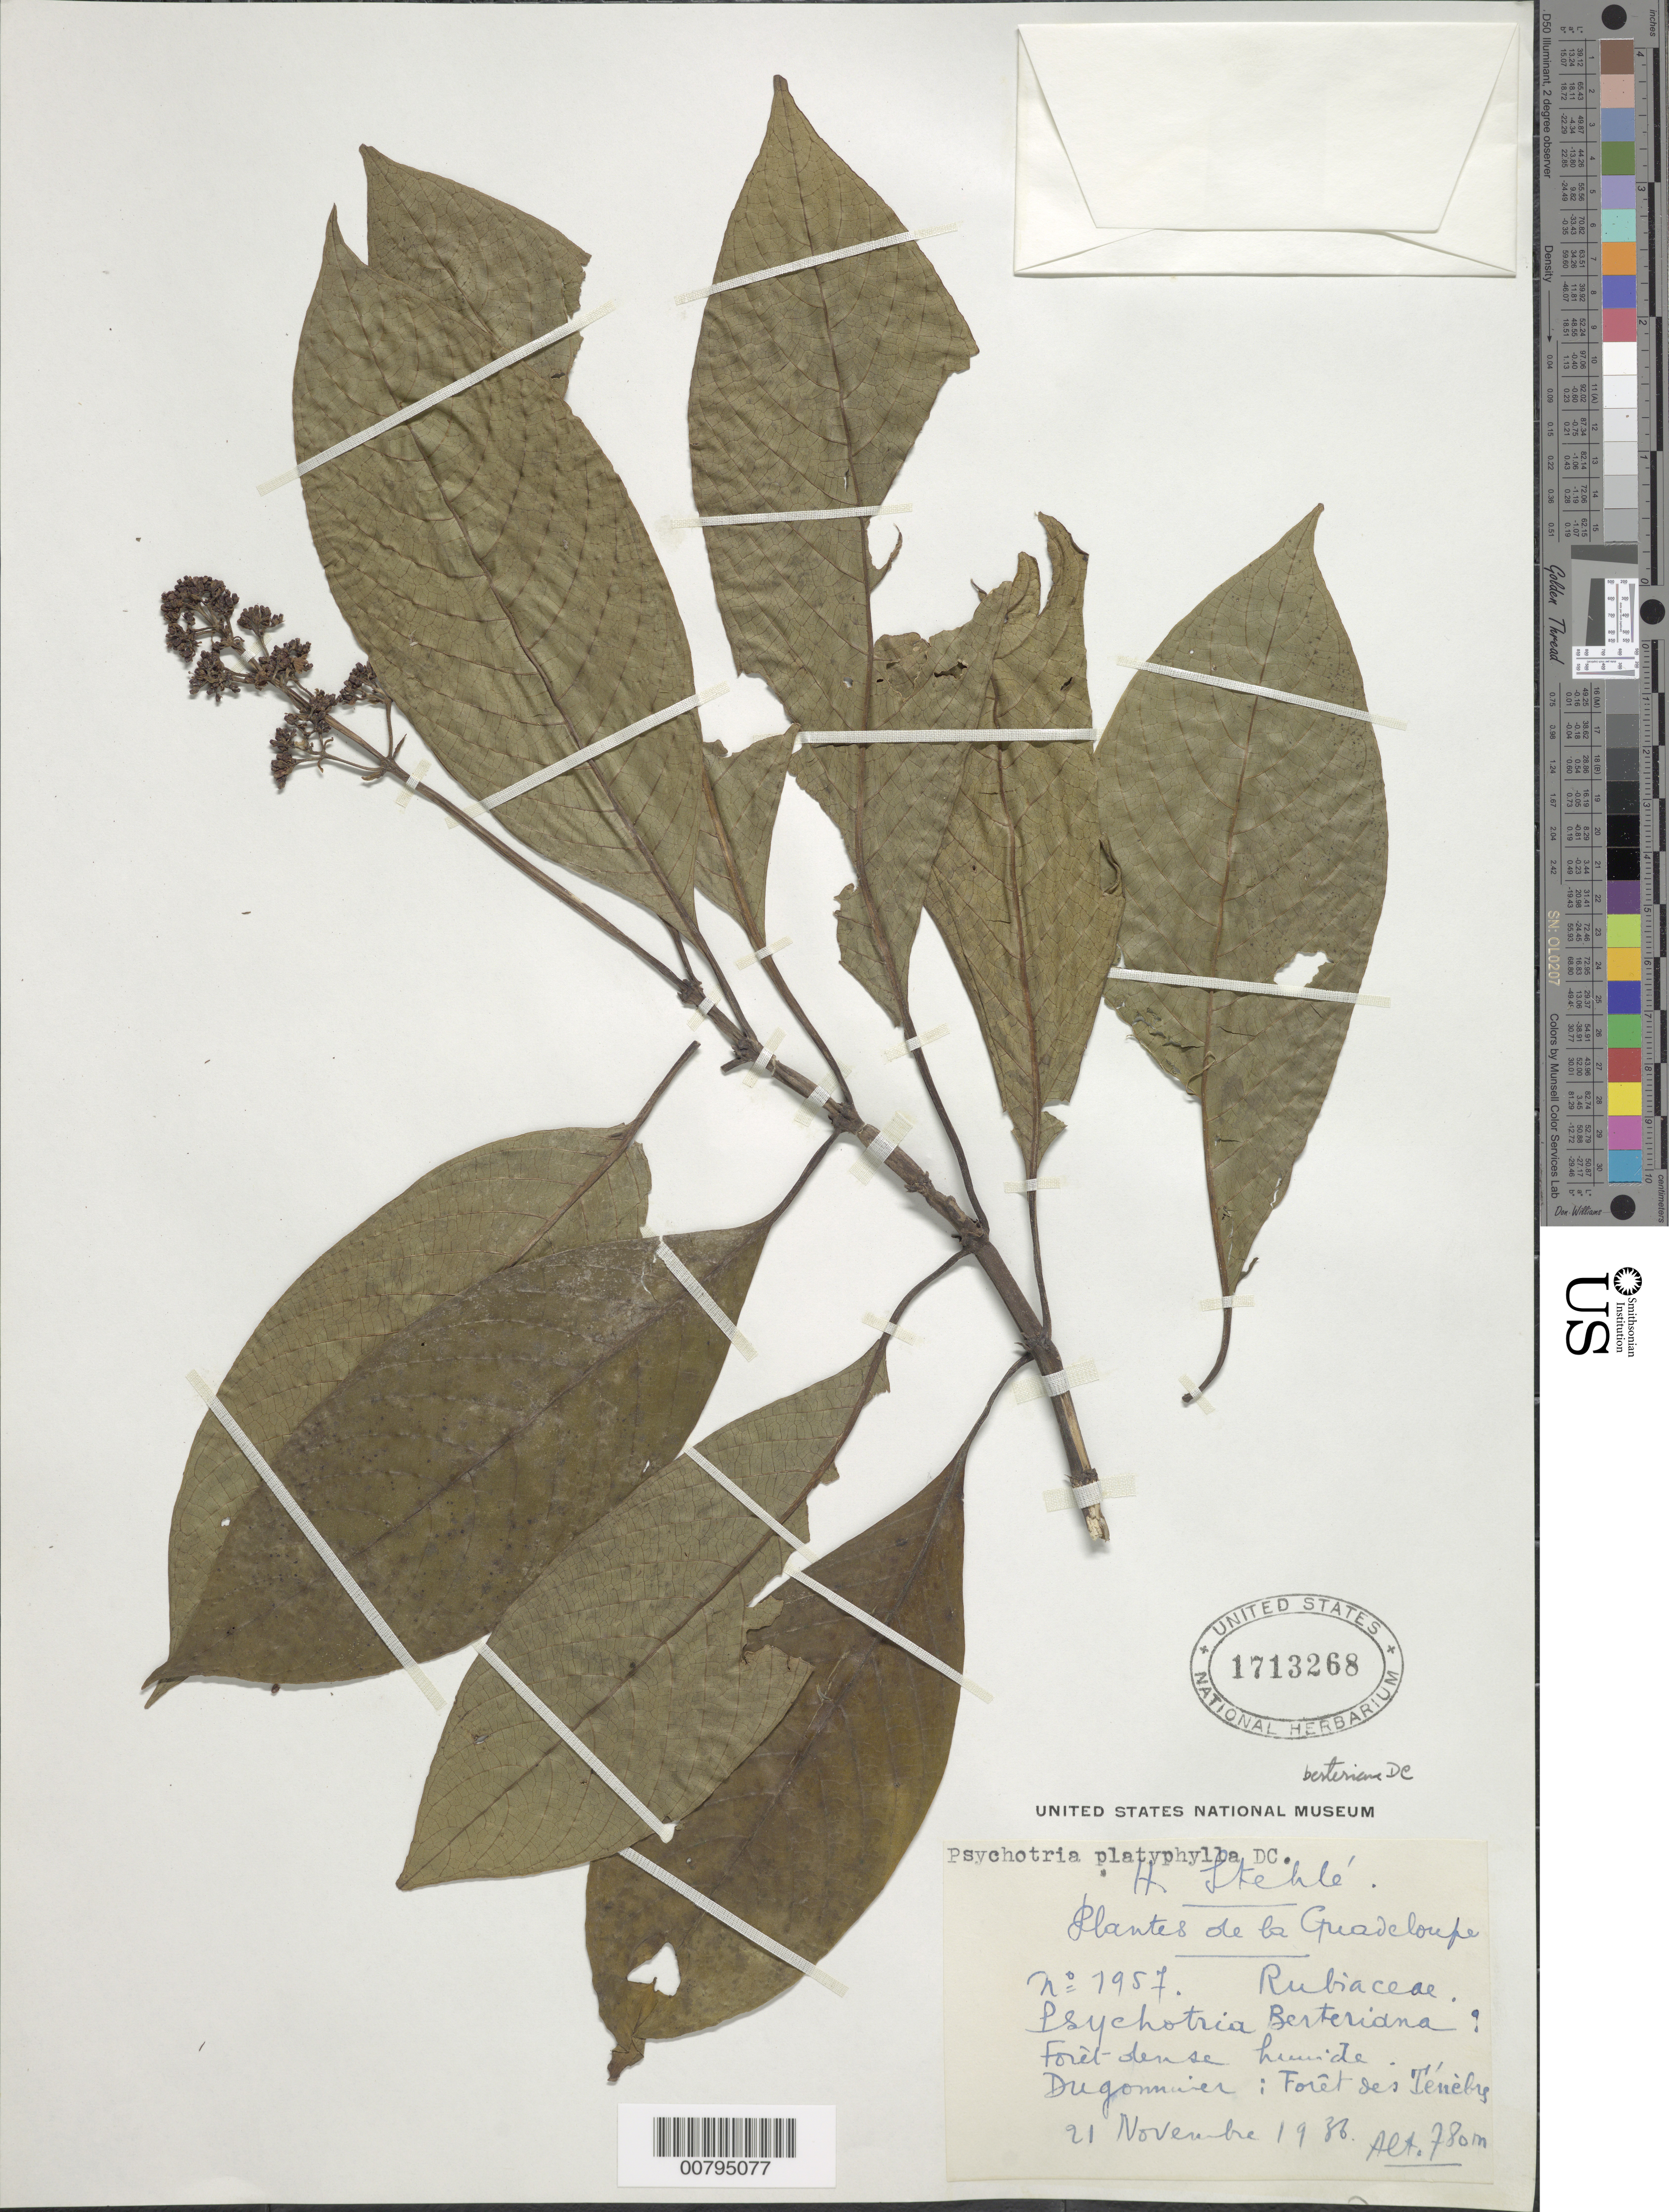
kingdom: Plantae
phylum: Tracheophyta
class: Magnoliopsida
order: Gentianales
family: Rubiaceae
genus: Psychotria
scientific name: Psychotria berteroana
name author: DC.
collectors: H. Stehlé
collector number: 1957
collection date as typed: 21 Nov 1936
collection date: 1936-11-21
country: Guadeloupe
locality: Dugonnuier. Foret des Ténèbrs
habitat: Foret dense humide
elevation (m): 780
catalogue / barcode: US 1713268